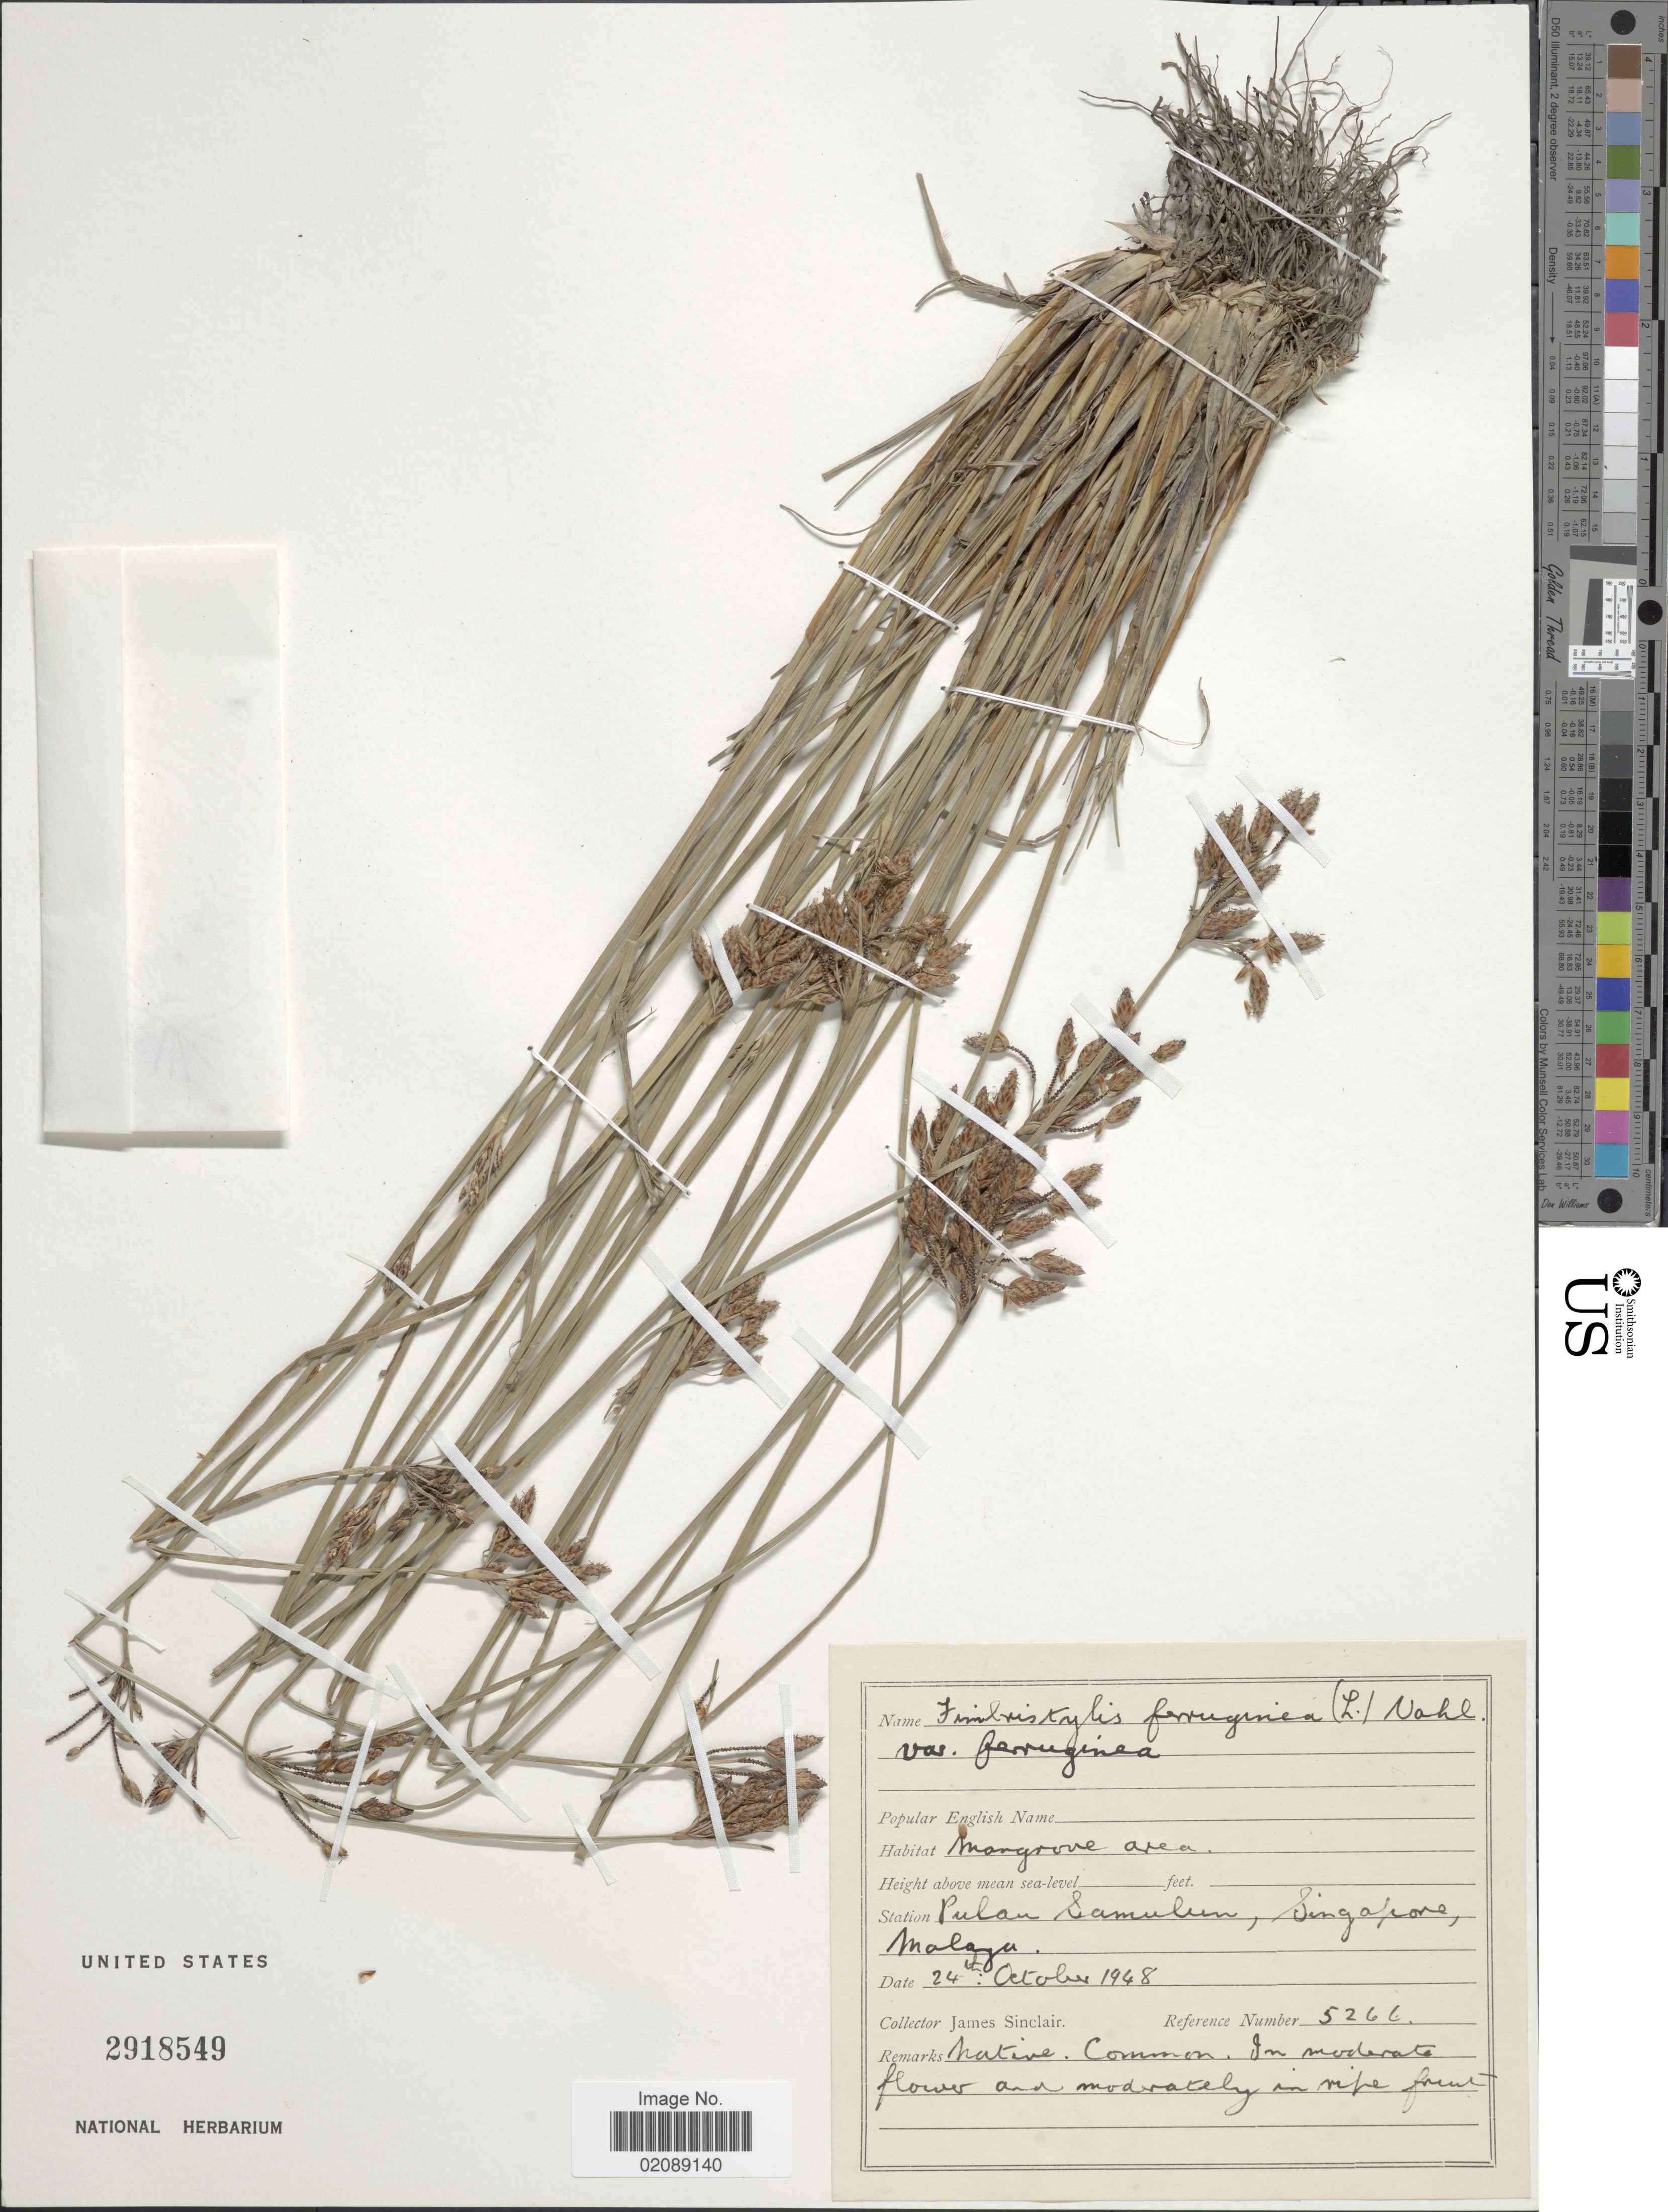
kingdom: Plantae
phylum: Tracheophyta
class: Liliopsida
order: Poales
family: Cyperaceae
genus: Fimbristylis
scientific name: Fimbristylis ferruginea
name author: (L.) Vahl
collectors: J. Sinclair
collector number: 5266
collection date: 1948-10-24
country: Singapore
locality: Pulau Samulun, Malaya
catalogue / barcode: US 2918549